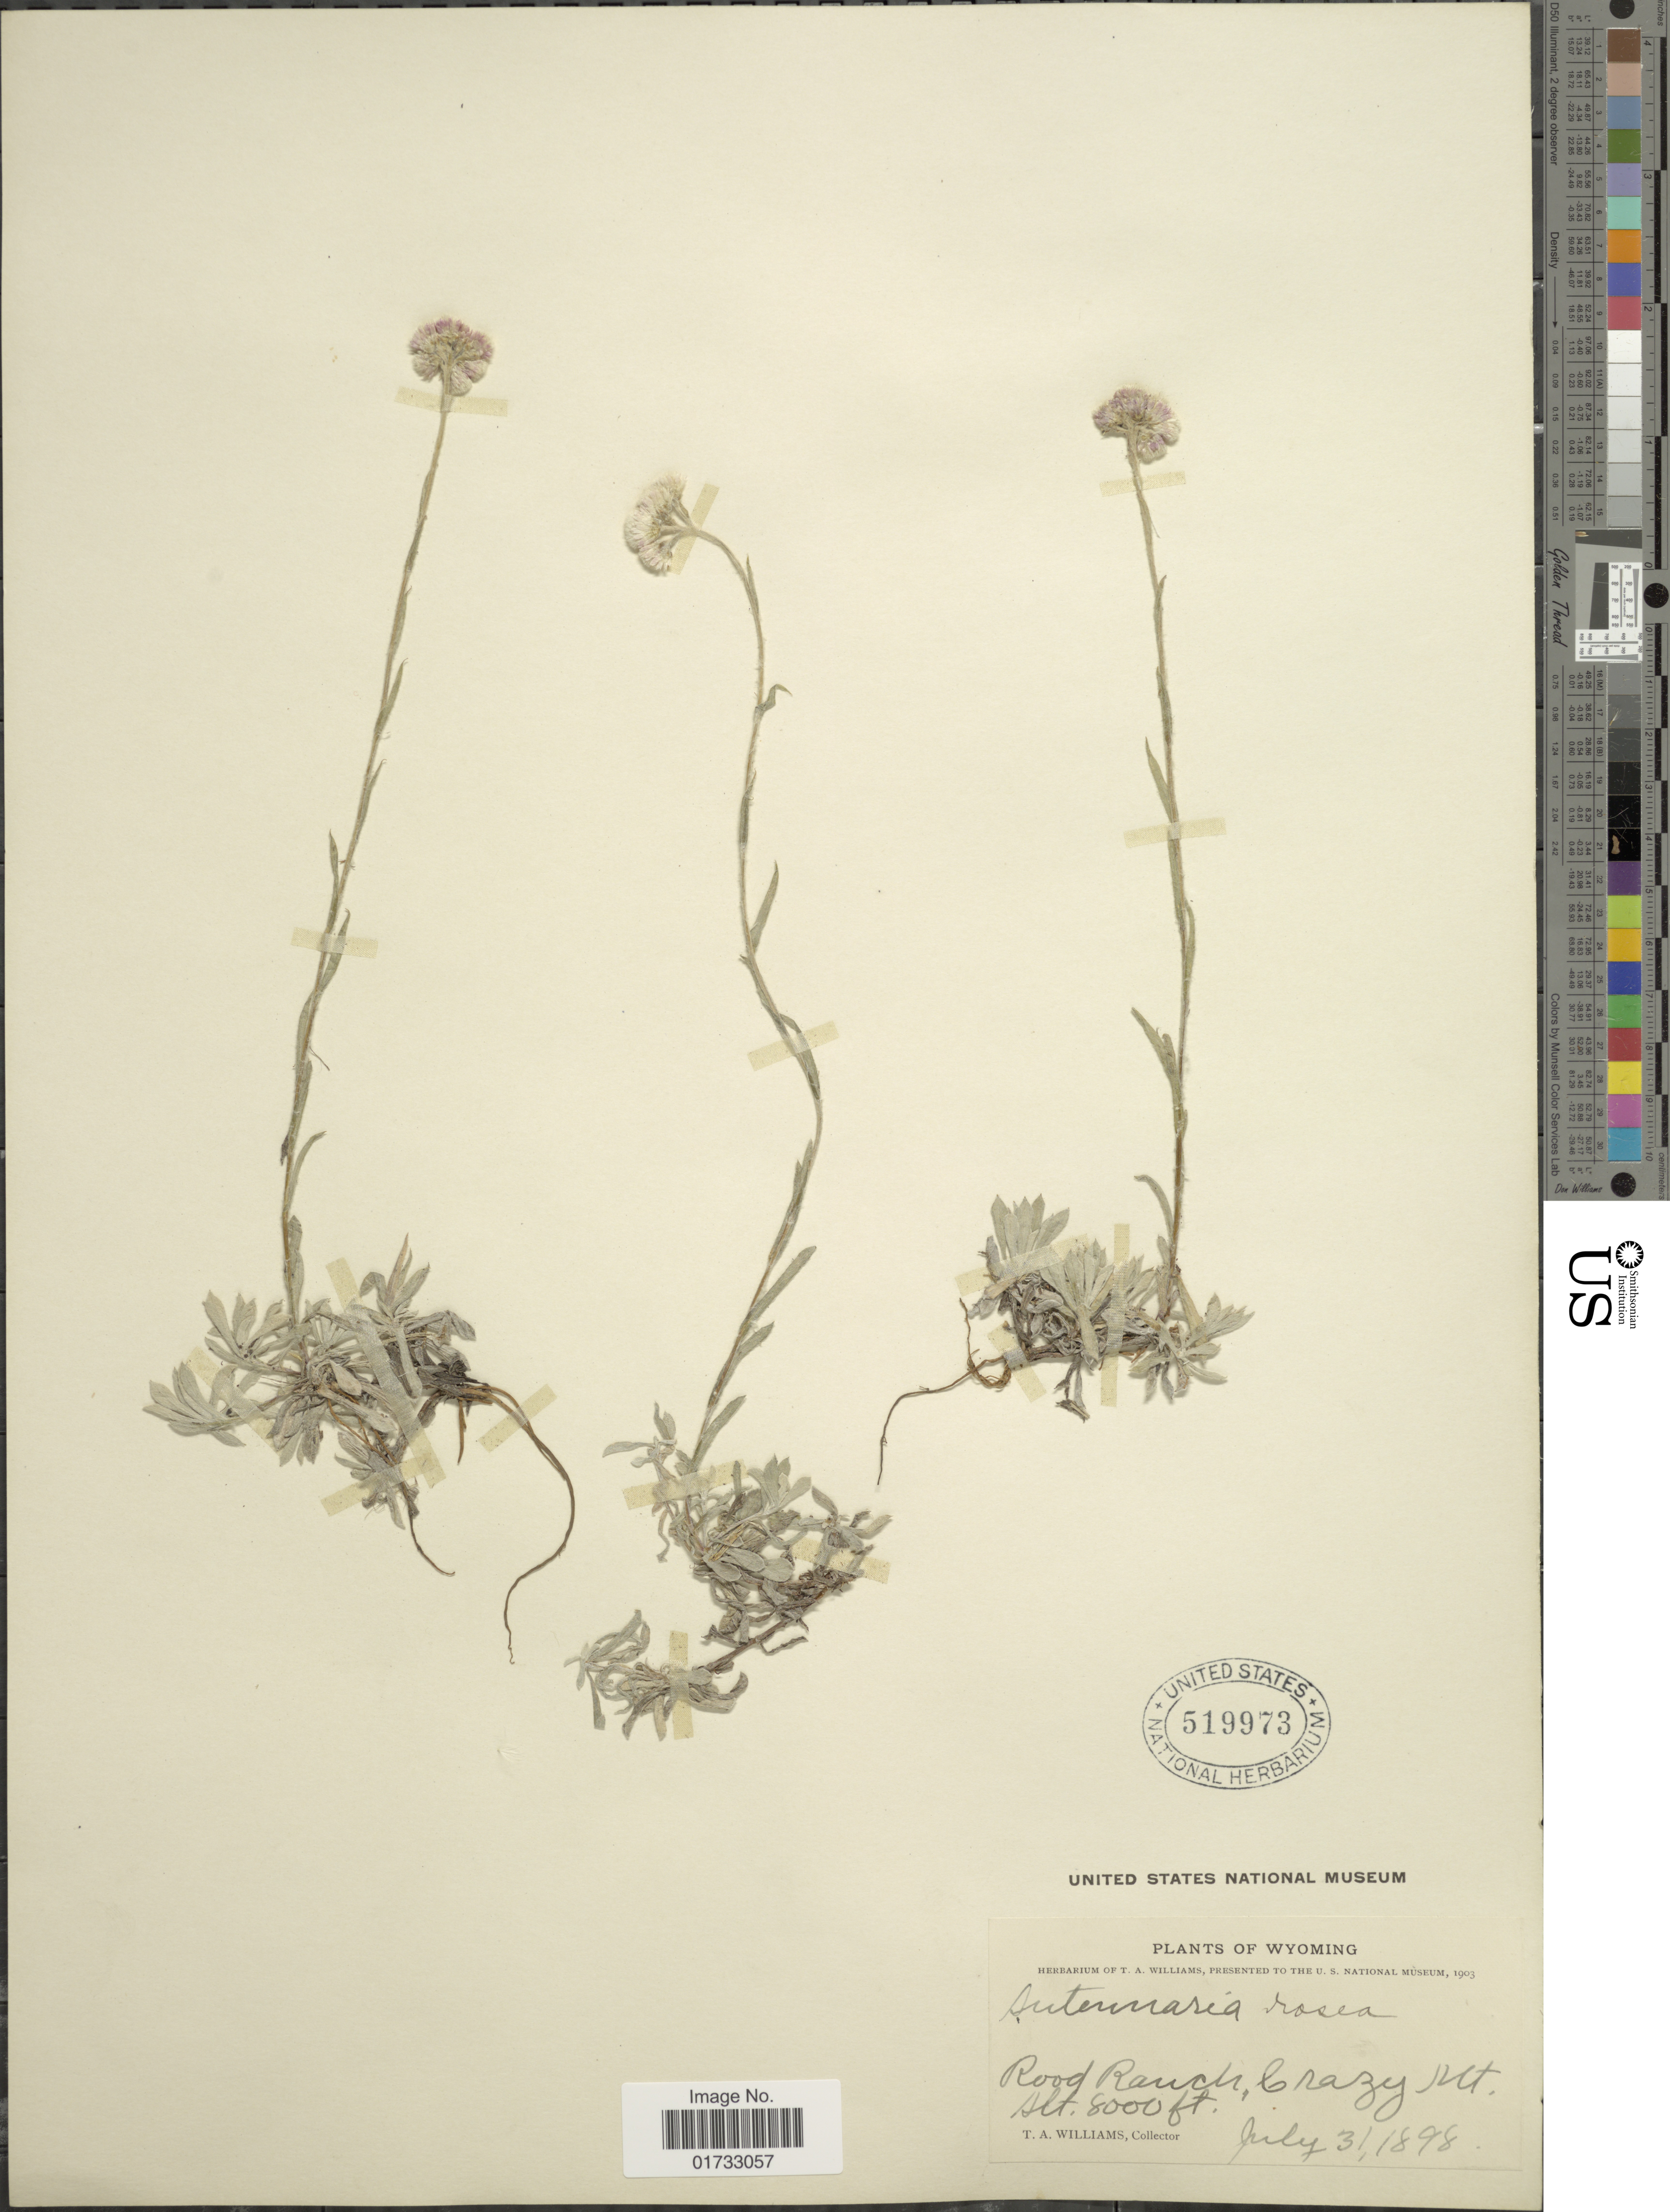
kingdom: Plantae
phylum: Tracheophyta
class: Magnoliopsida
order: Asterales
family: Asteraceae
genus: Antennaria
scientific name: Antennaria rosea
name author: Greene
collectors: T. A. Williams (herbarium)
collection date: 1898-07-31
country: United States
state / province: Wyoming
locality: Road Ranch, Crazy Mt.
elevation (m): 2438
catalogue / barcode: US 519973